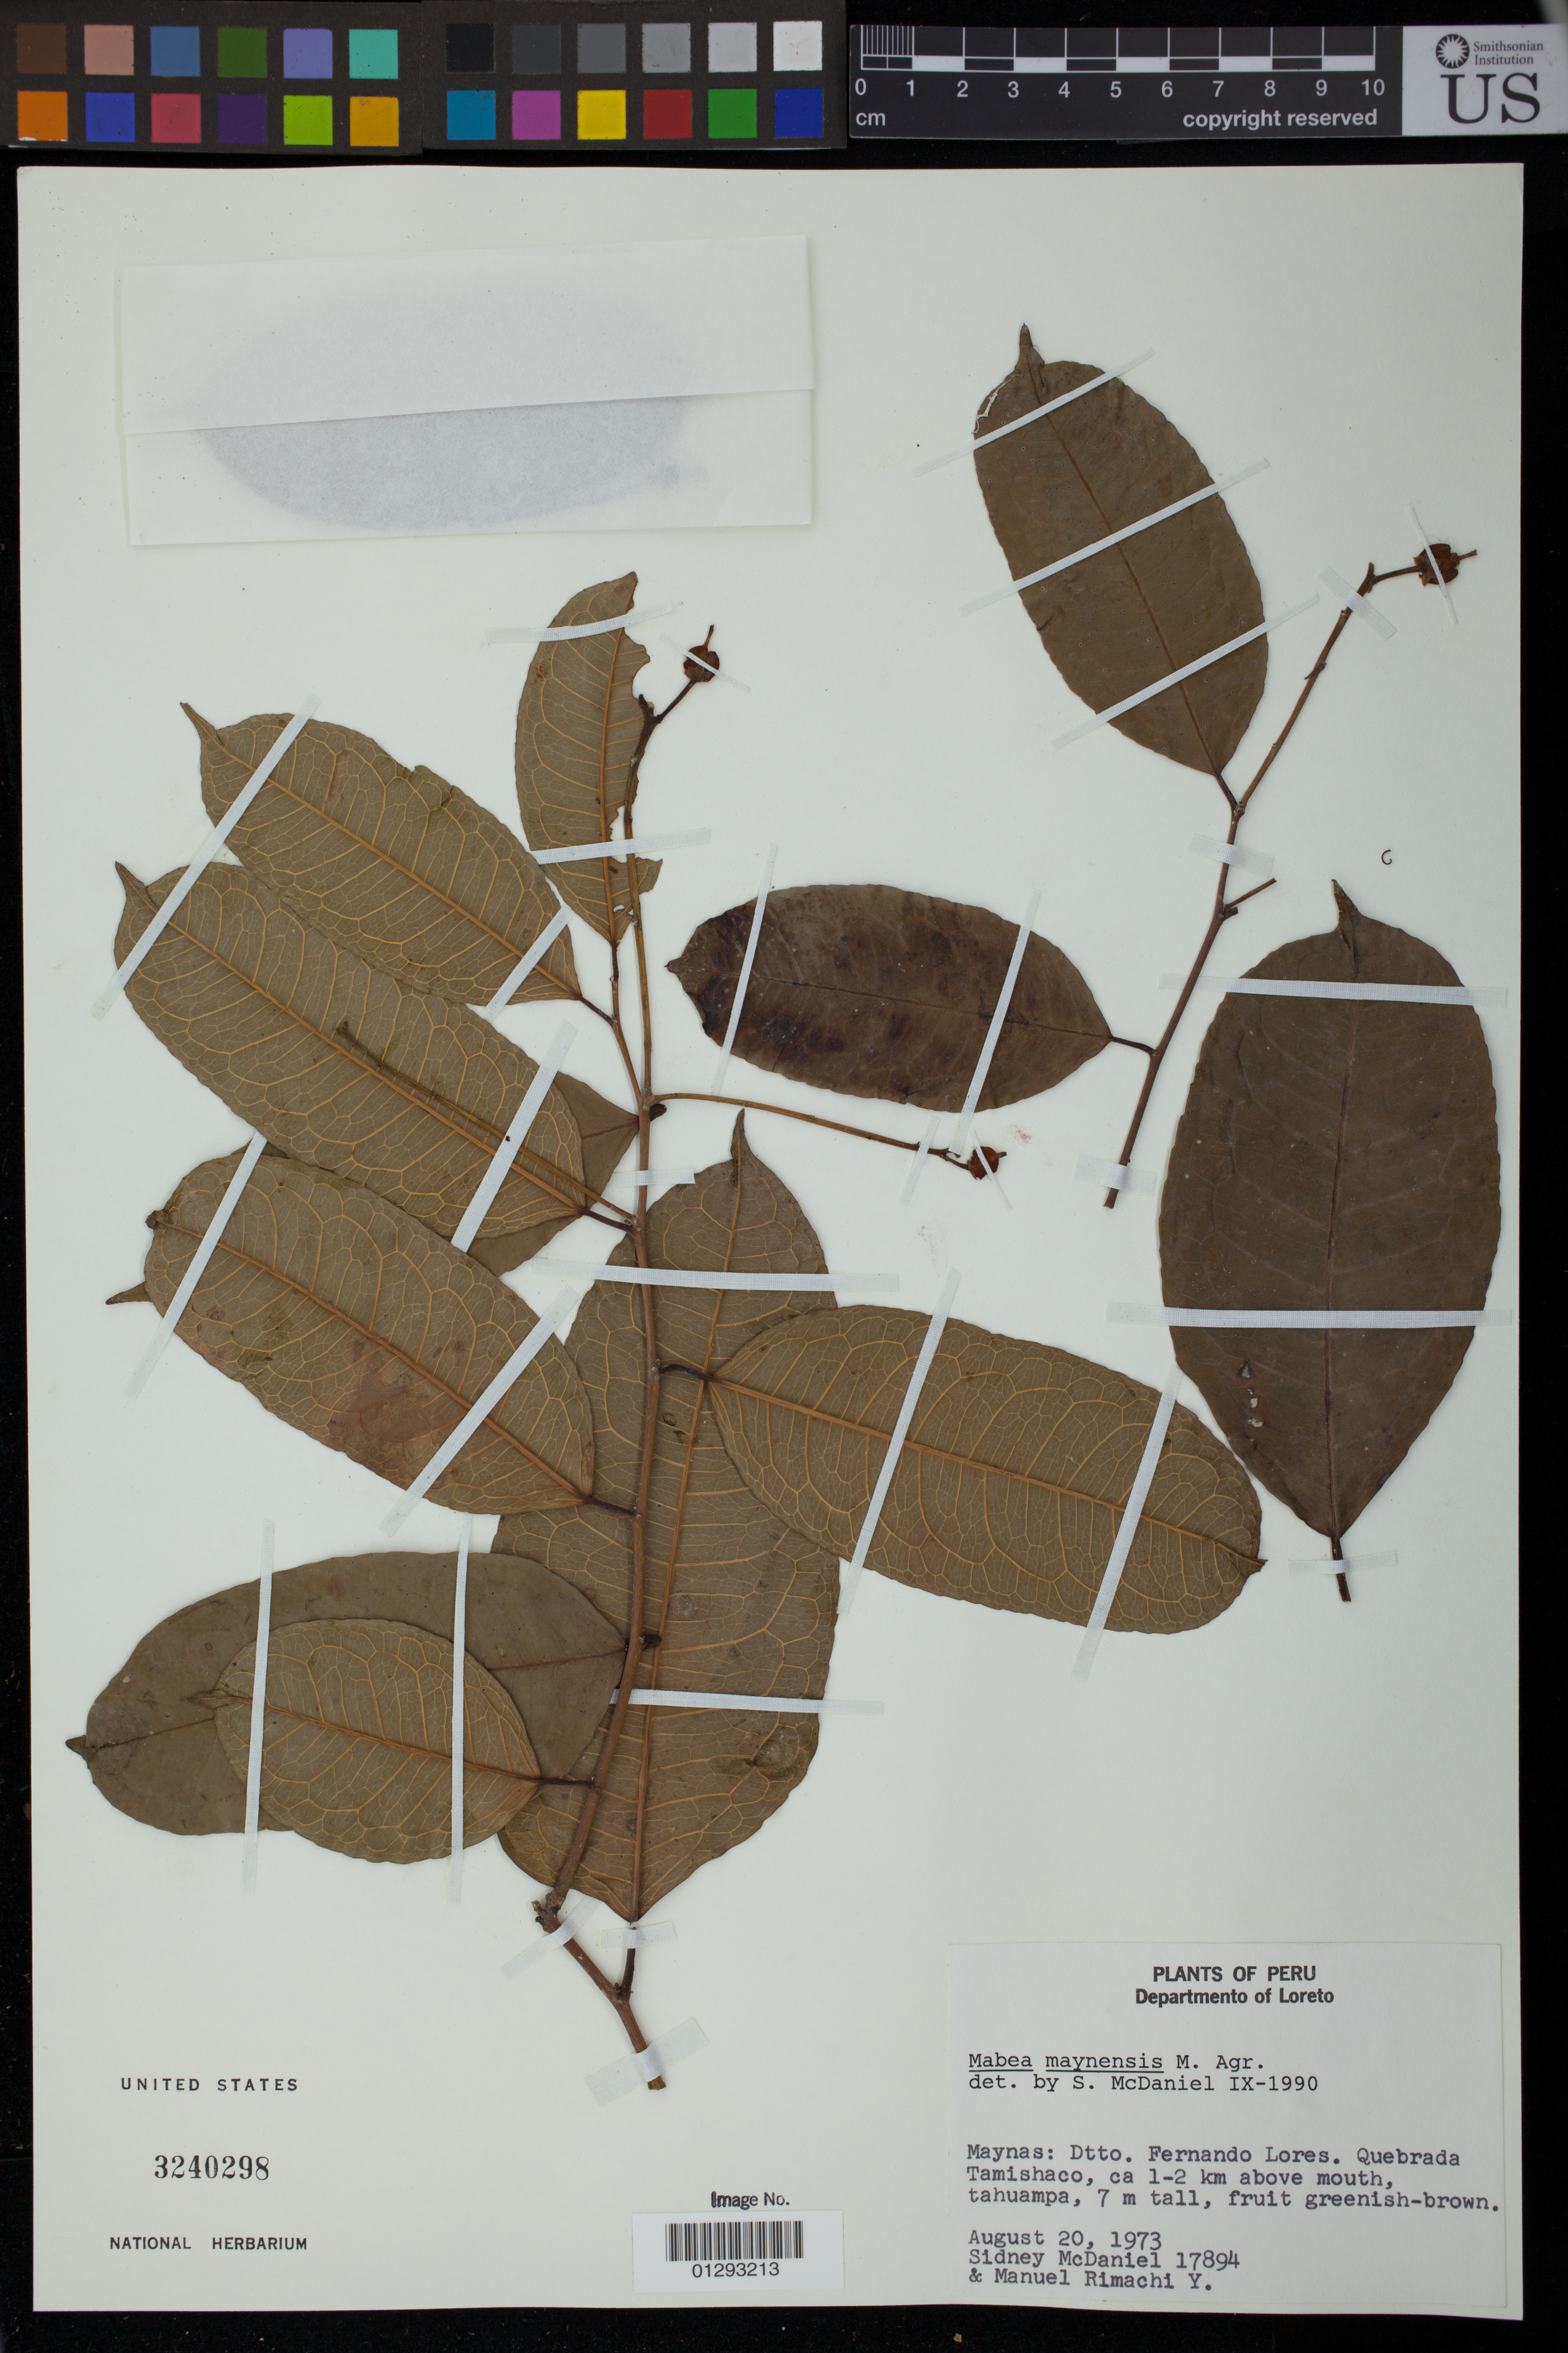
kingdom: Plantae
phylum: Tracheophyta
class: Magnoliopsida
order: Malpighiales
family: Euphorbiaceae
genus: Mabea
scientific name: Mabea maynensis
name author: Spruce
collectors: S. McDaniel & M. Rimachi Y.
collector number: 17894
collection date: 1973-08-20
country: Peru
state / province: Loreto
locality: Dtto. Fernando Lores. Maynas. Quebrada Tamishaco, ca 1-2 km above mouth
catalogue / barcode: US 3240298